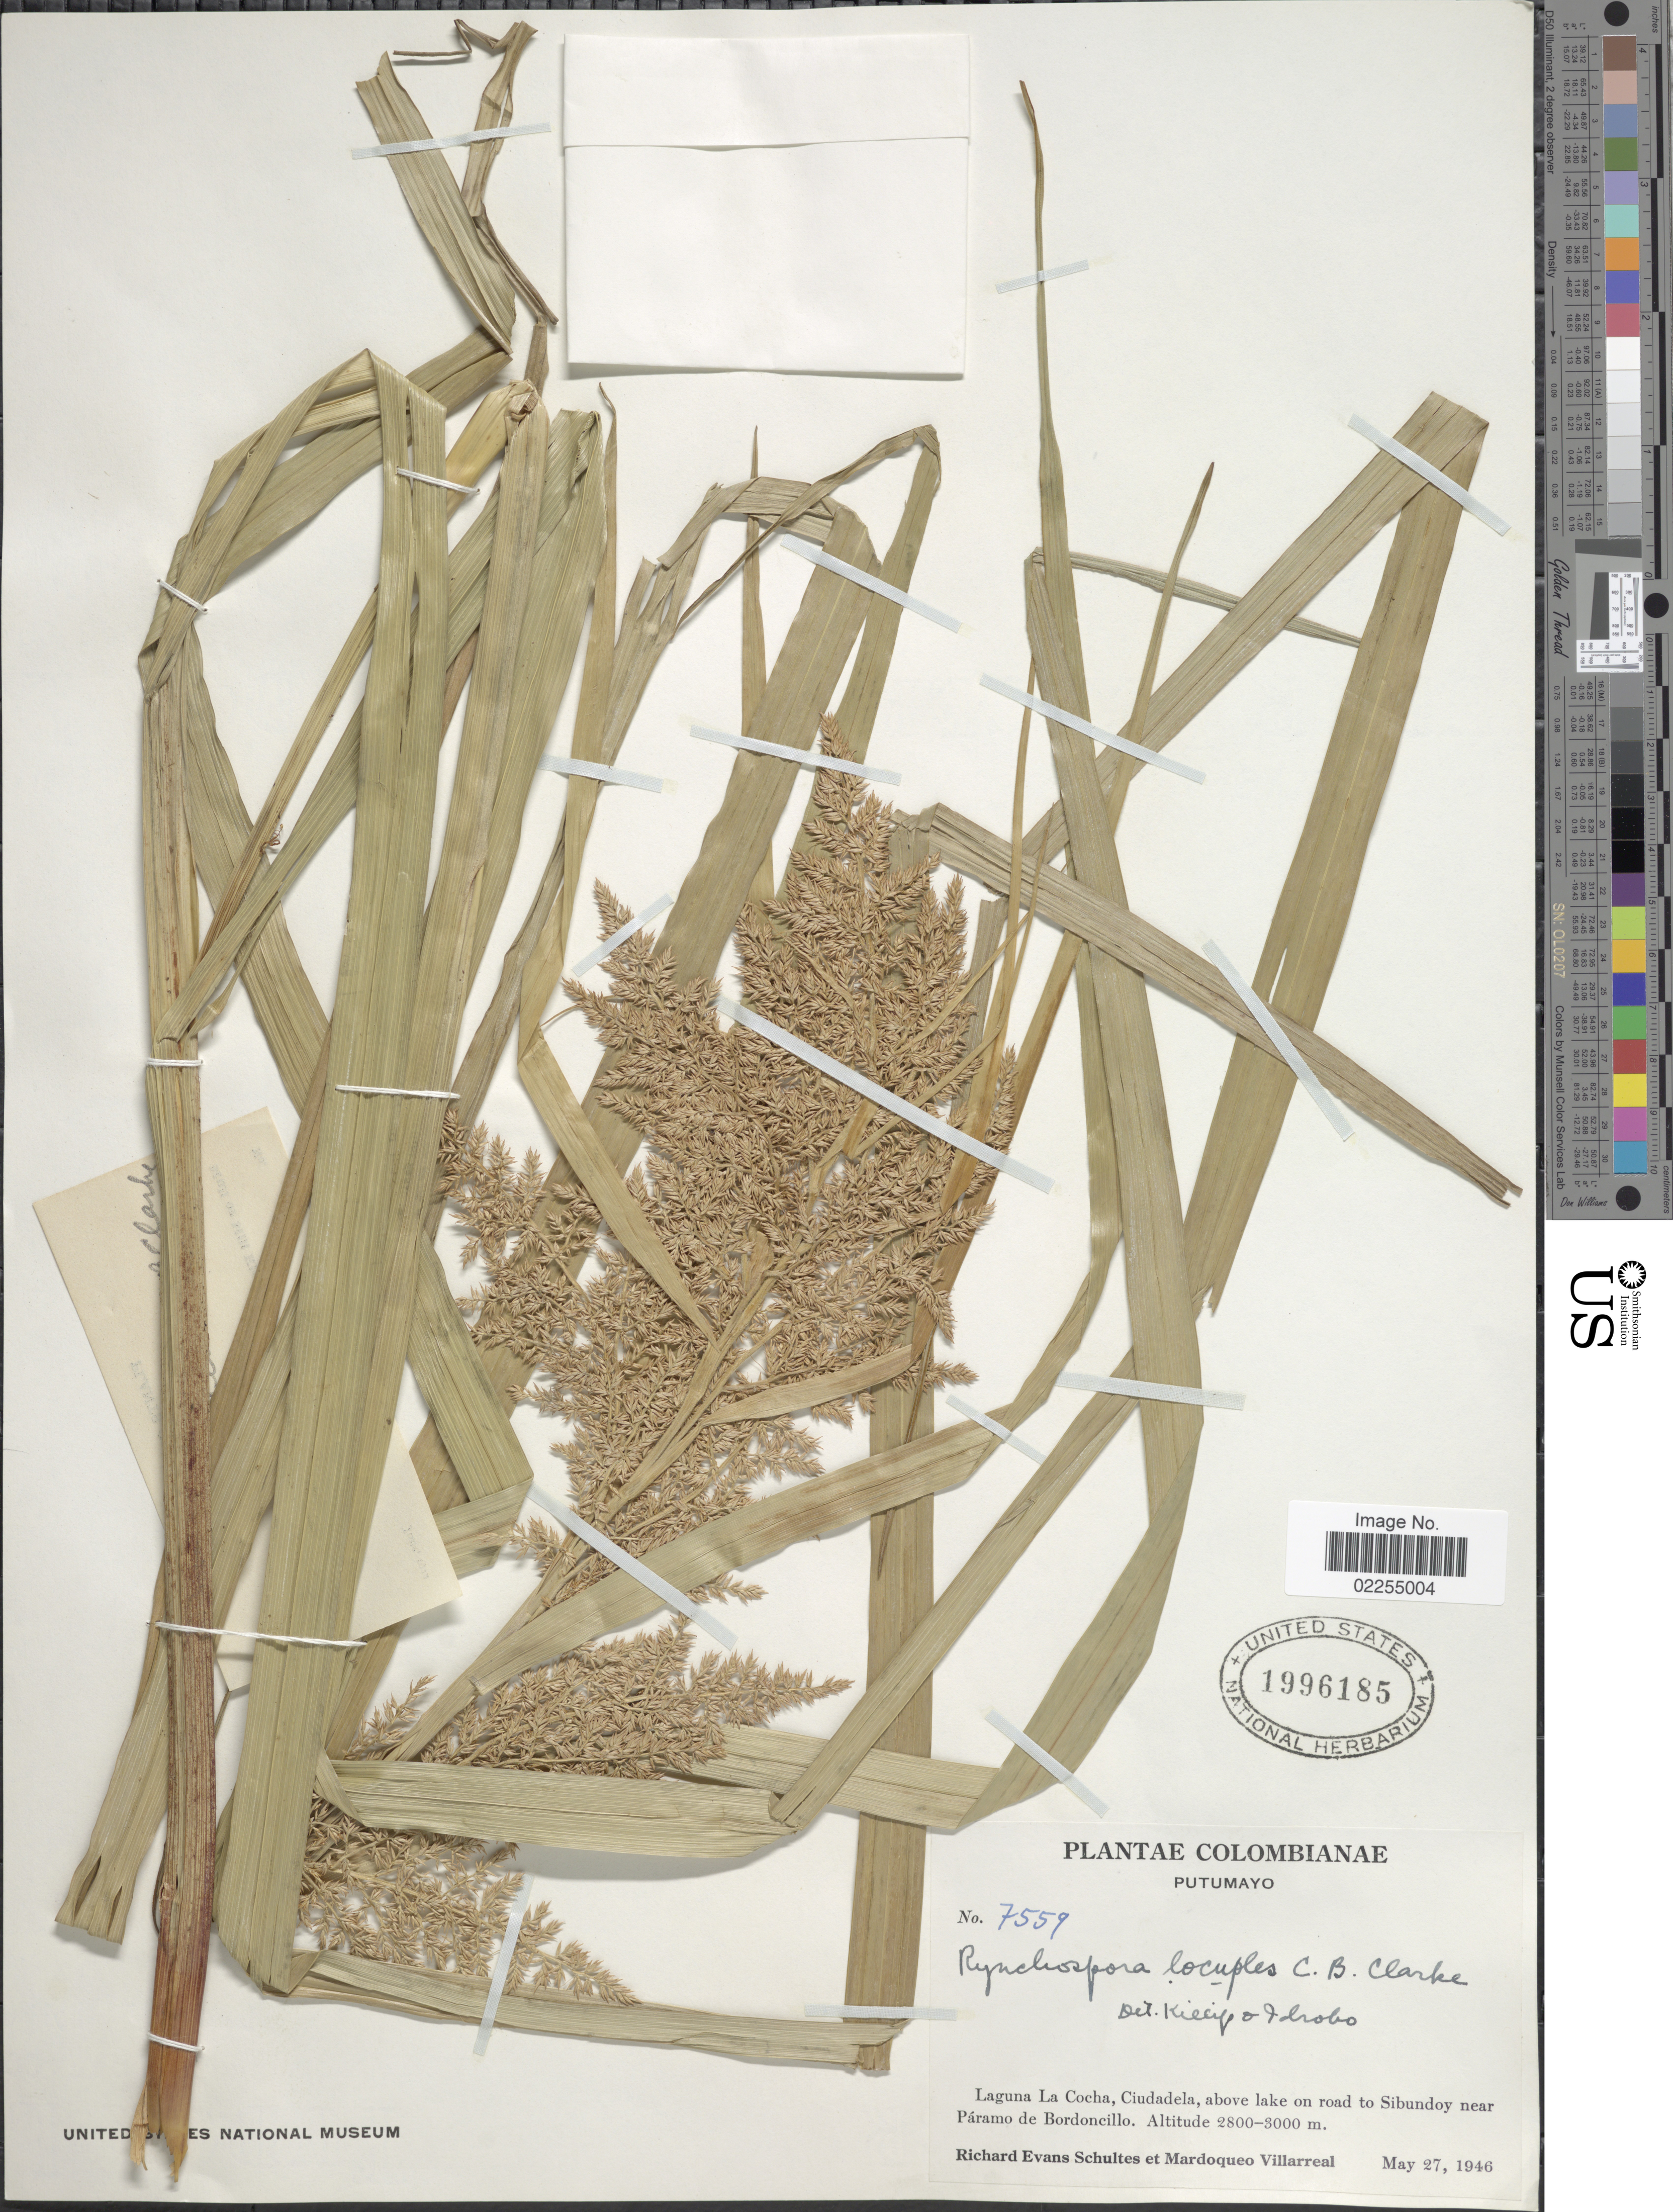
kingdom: Plantae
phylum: Tracheophyta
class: Liliopsida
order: Poales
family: Cyperaceae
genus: Rhynchospora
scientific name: Rhynchospora locuples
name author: C.B. Clarke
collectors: R. E. Schultes & M. Villarreal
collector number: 7559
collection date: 1946-05-27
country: Colombia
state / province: Putumayo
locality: Laguna La Cocha, Ciudadela, above lake on road to Sibundoy near Paramo de Bordoncillo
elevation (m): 2800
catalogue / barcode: US 1996185